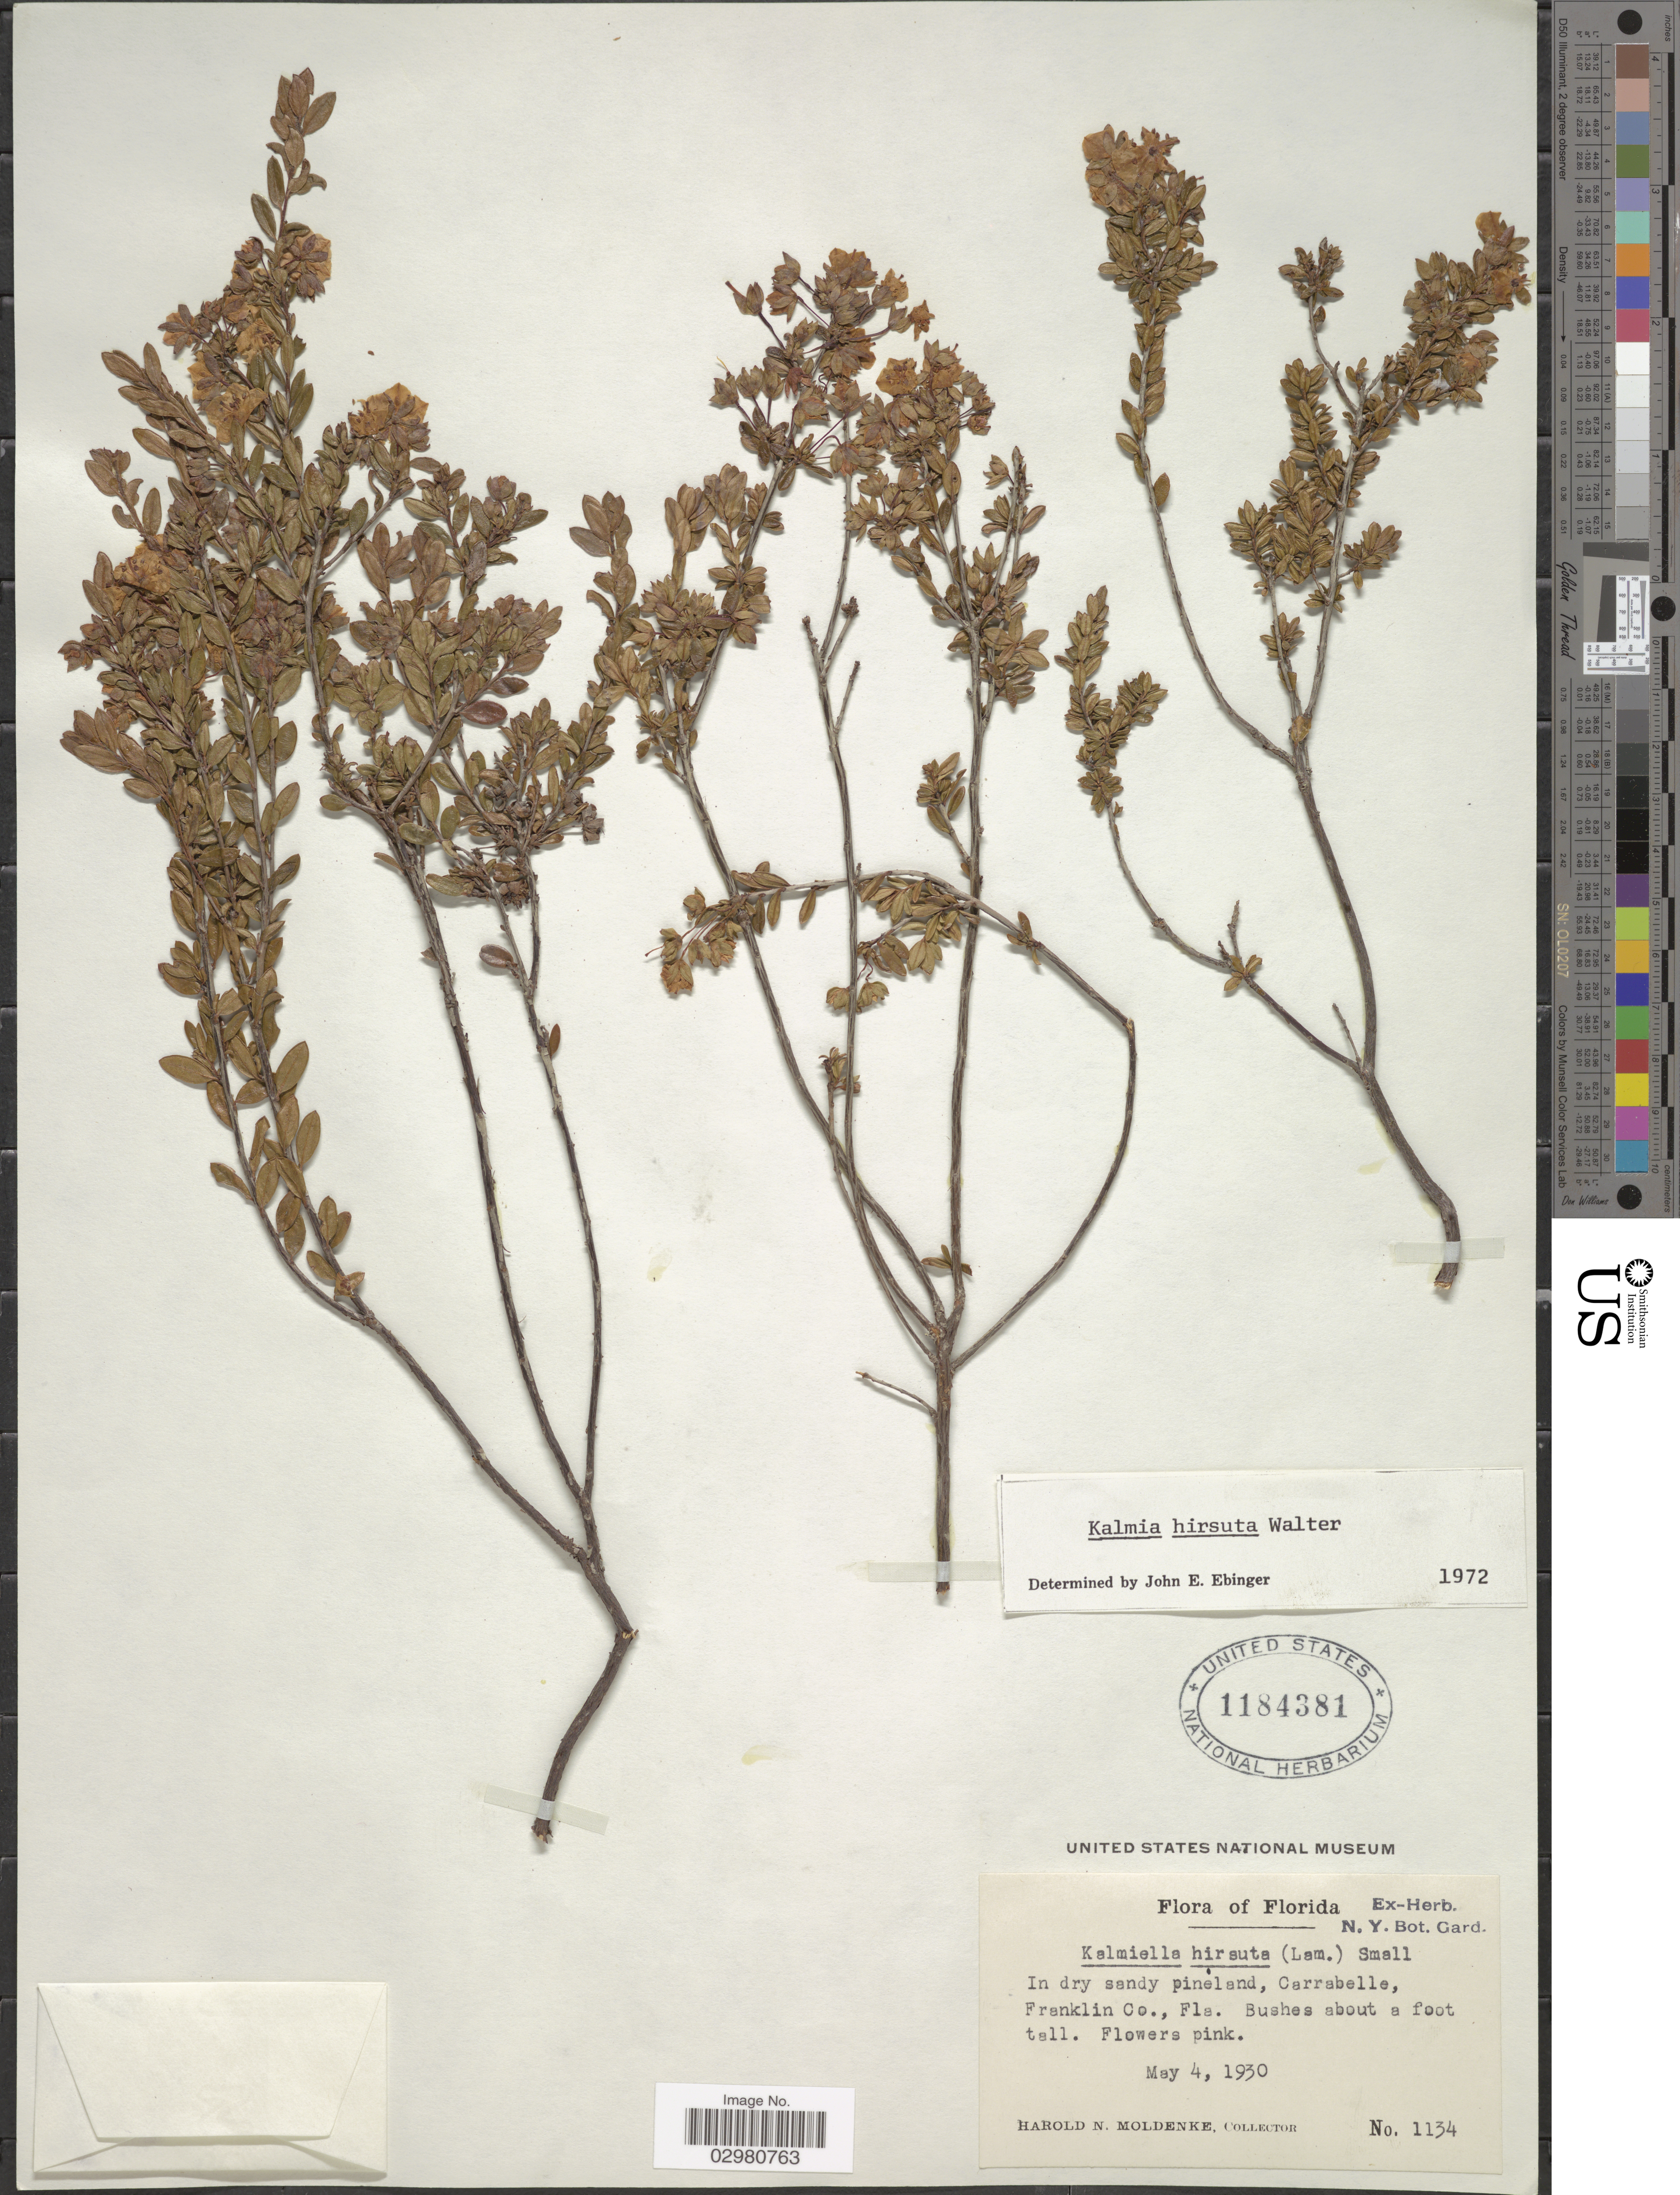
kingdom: Plantae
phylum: Tracheophyta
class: Magnoliopsida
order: Ericales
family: Ericaceae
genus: Kalmia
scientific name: Kalmia hirsuta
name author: Walter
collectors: H. N. Moldenke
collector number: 1134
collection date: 1930-05-04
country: United States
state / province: Florida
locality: Carrabelle, Franklin Co.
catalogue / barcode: US 1184381